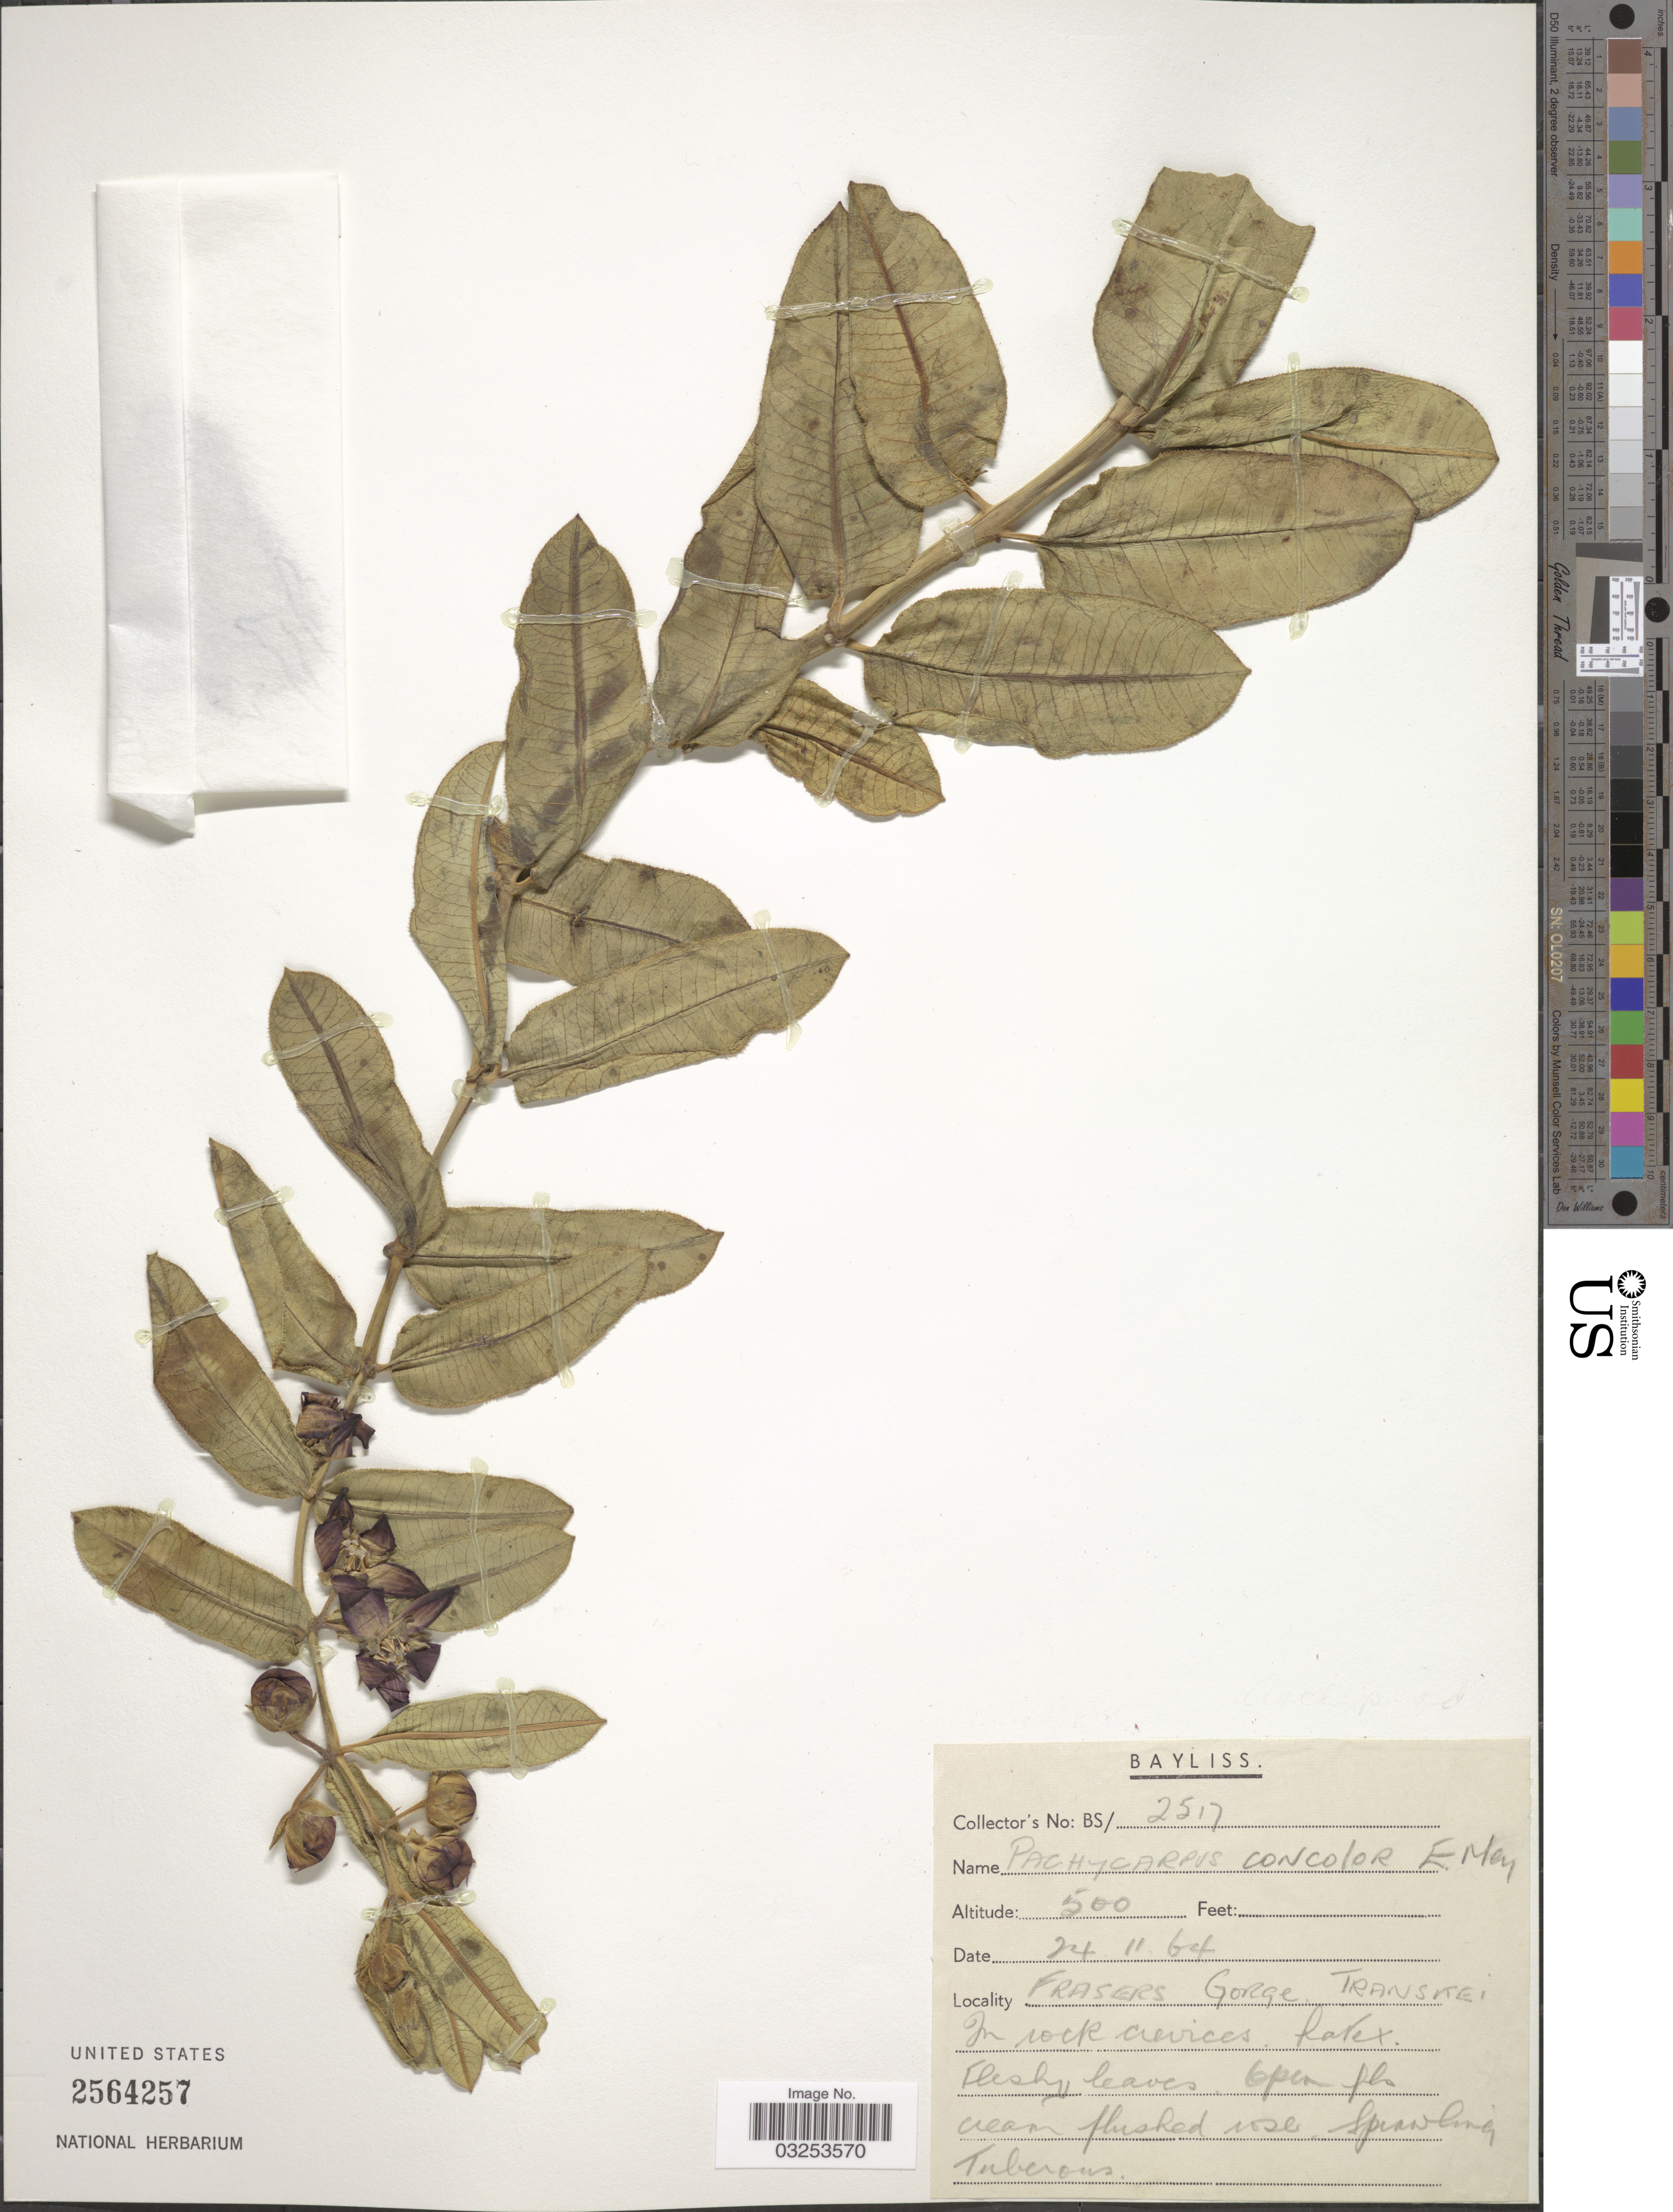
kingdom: Plantae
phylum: Tracheophyta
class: Magnoliopsida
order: Gentianales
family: Apocynaceae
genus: Pachycarpus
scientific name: Pachycarpus concolor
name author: E. Mey.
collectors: Bayliss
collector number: BS/ 2517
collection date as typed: Transcribed d/m/y: 24/11/64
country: South Africa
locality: Frasers Gorge. Transkei.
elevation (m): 152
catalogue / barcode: US 2564257